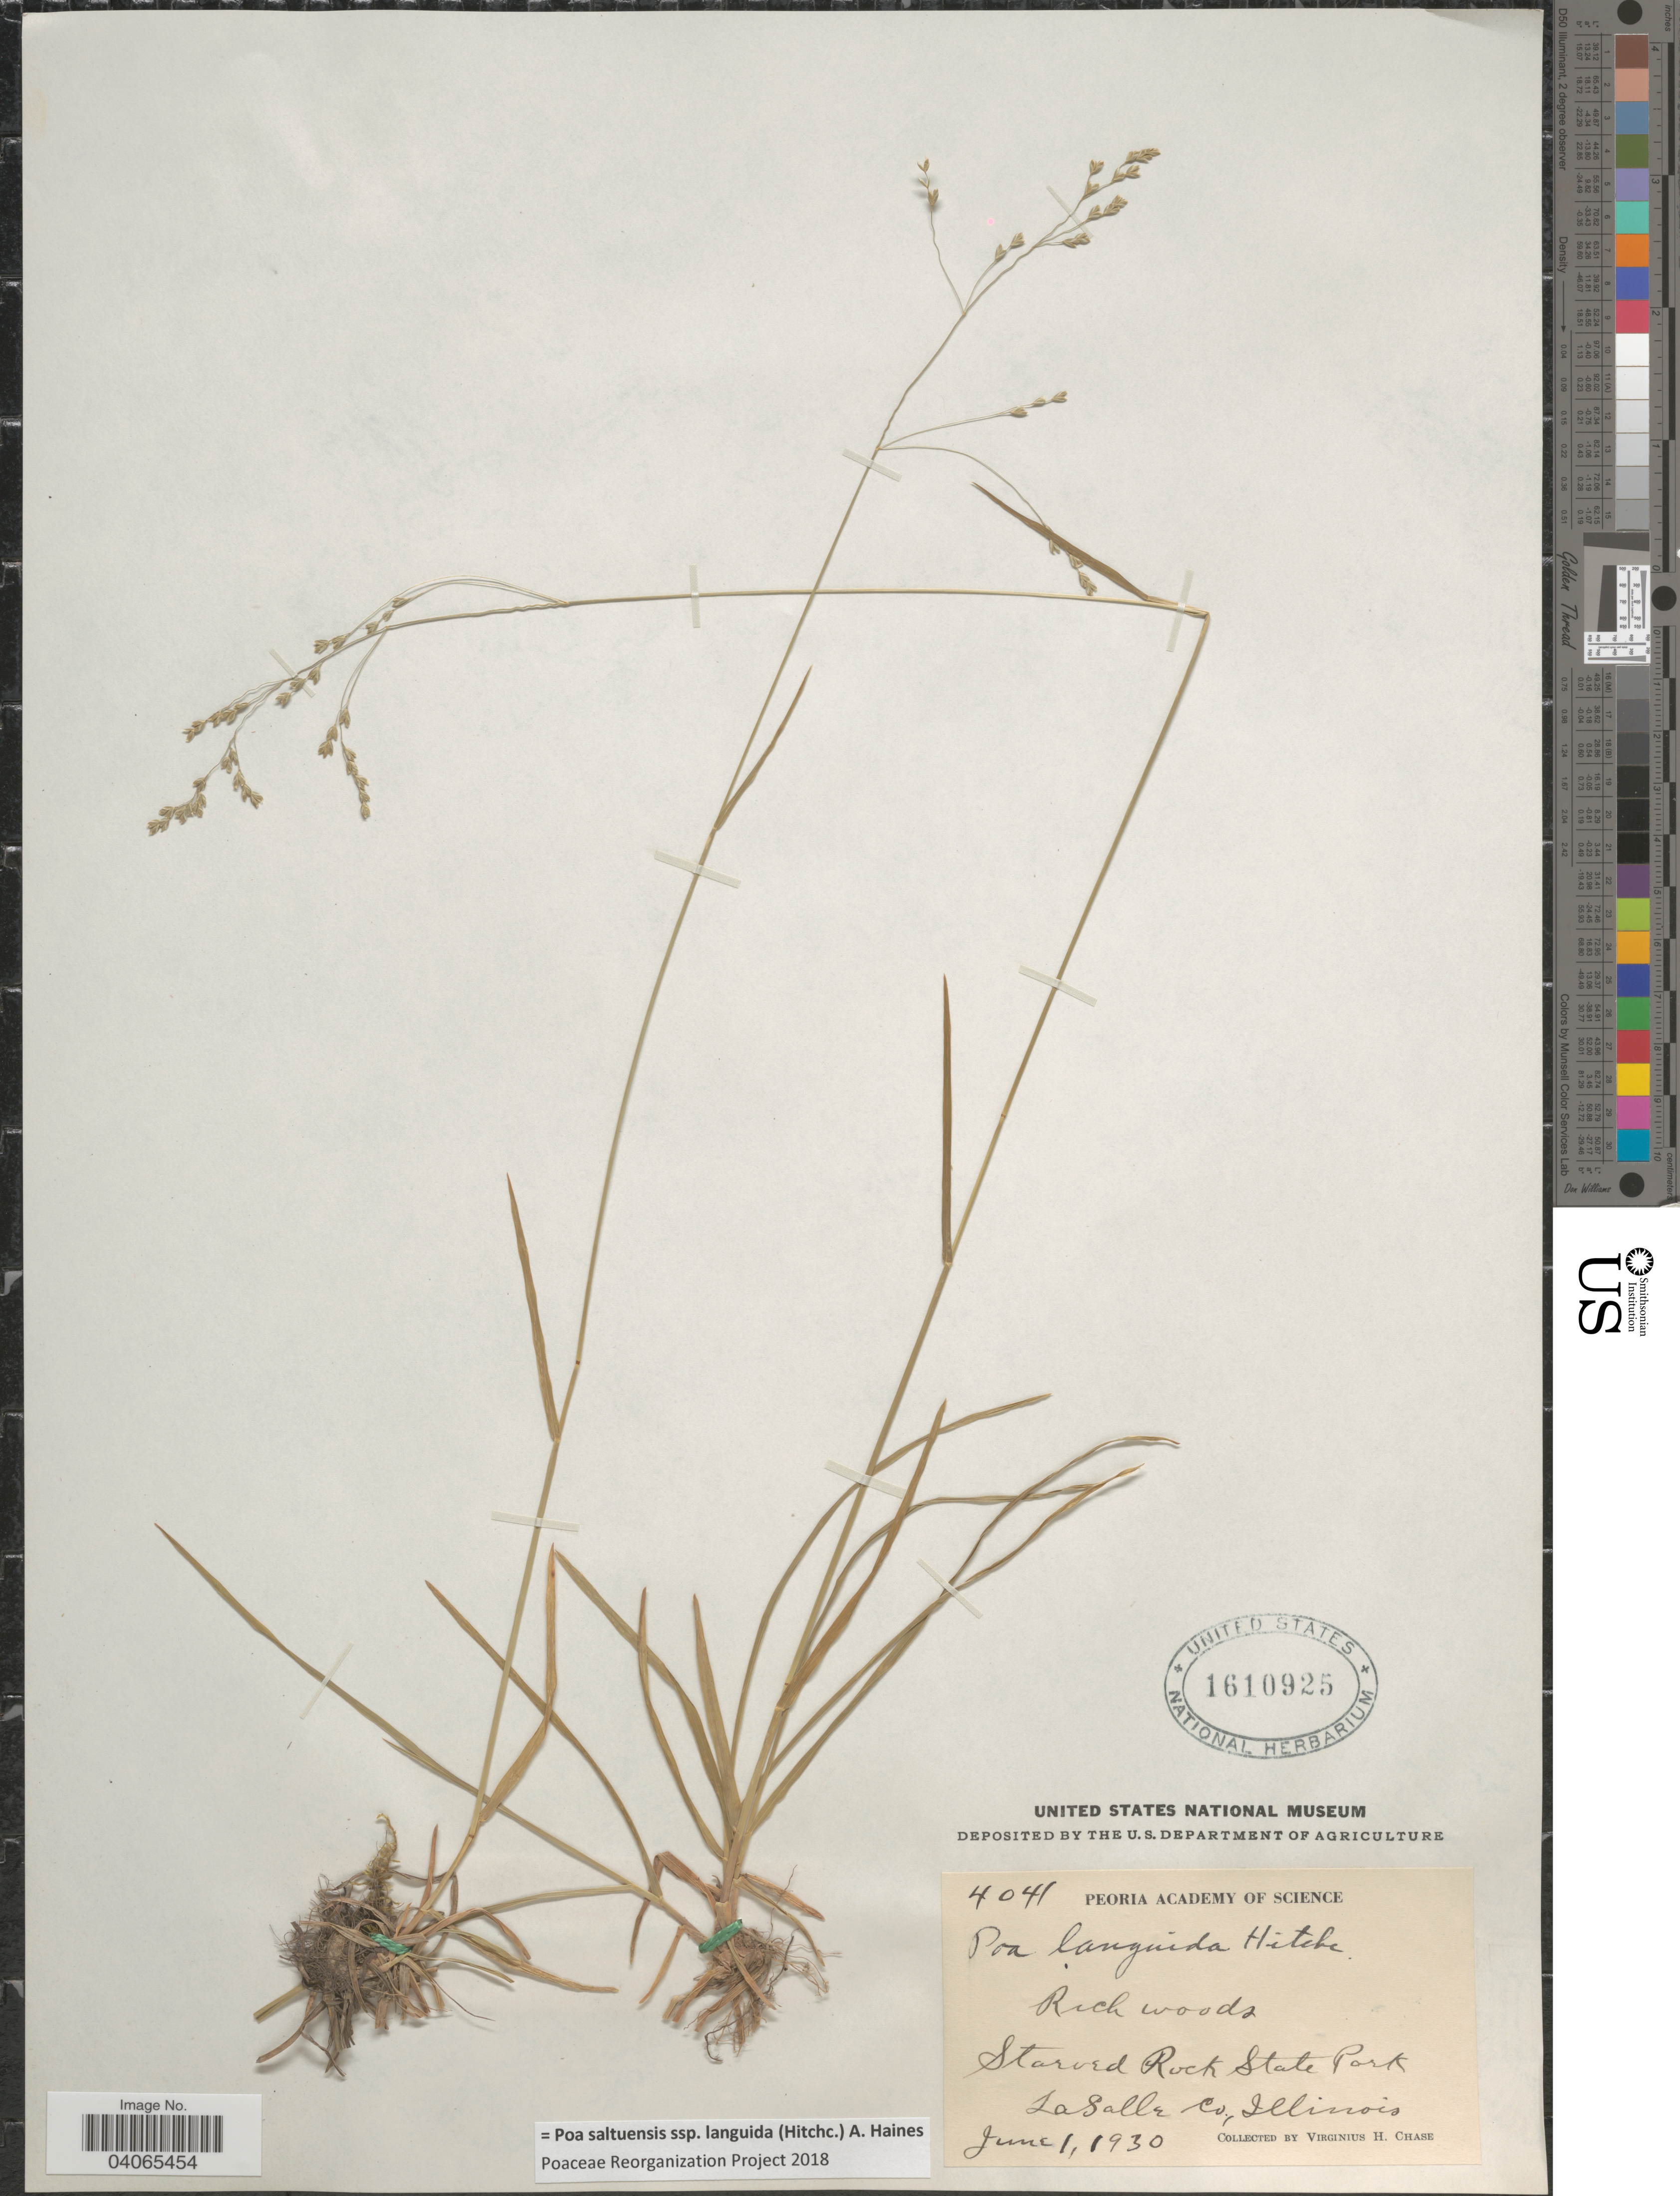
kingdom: Plantae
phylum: Tracheophyta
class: Liliopsida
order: Poales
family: Poaceae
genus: Poa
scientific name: Poa saltuensis subsp. languida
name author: (Hitchc.) A. Haines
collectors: V. H. Chase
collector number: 4041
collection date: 1930-06-01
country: United States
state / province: Illinois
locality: Rich woods. Starved Rock State Park. La Salle Co.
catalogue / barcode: US 1619025